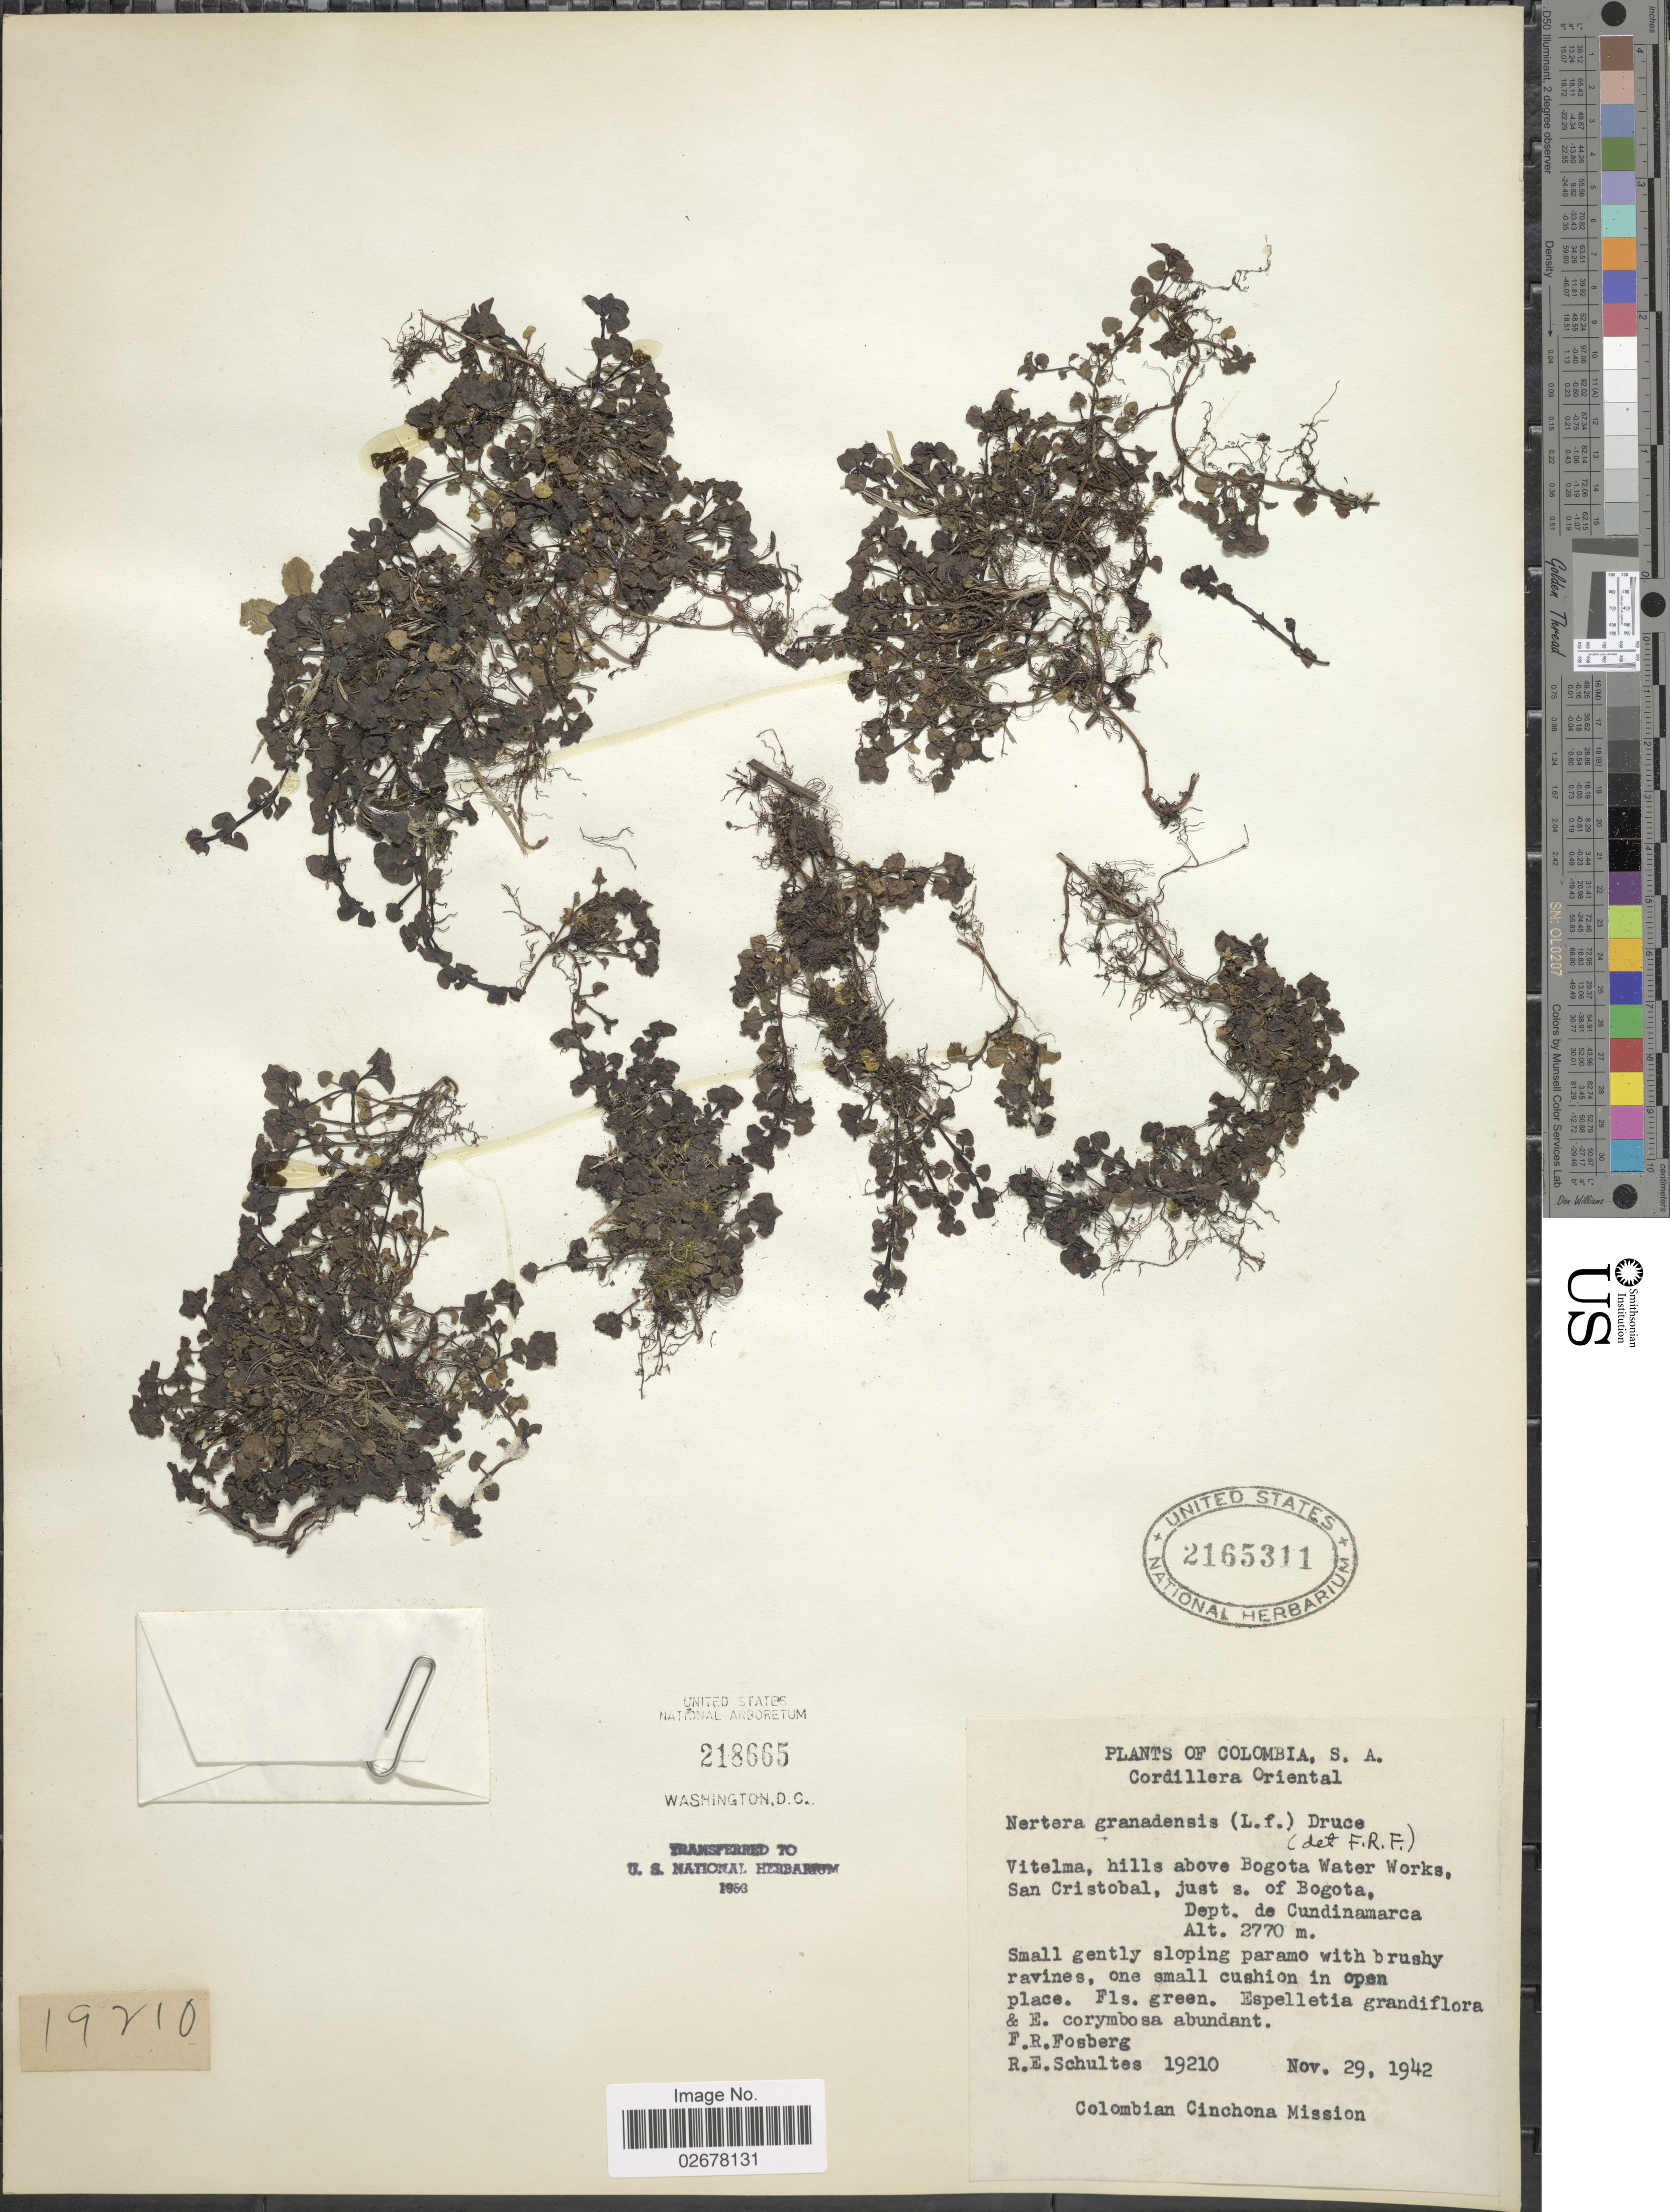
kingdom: Plantae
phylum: Tracheophyta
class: Magnoliopsida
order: Gentianales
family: Rubiaceae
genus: Nertera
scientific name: Nertera depressa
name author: Banks & Sol. ex Gaertn.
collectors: F. R. Fosberg & R. E. Schultes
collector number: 19210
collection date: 1942-11-29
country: Colombia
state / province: Cundinamarca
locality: Cordillera Oriental, Vitelma, hills above Bogota Water Works, San Cristobal, just s. of Bogota, Dept. de Cundinamarca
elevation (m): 2770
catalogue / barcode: US 2165311